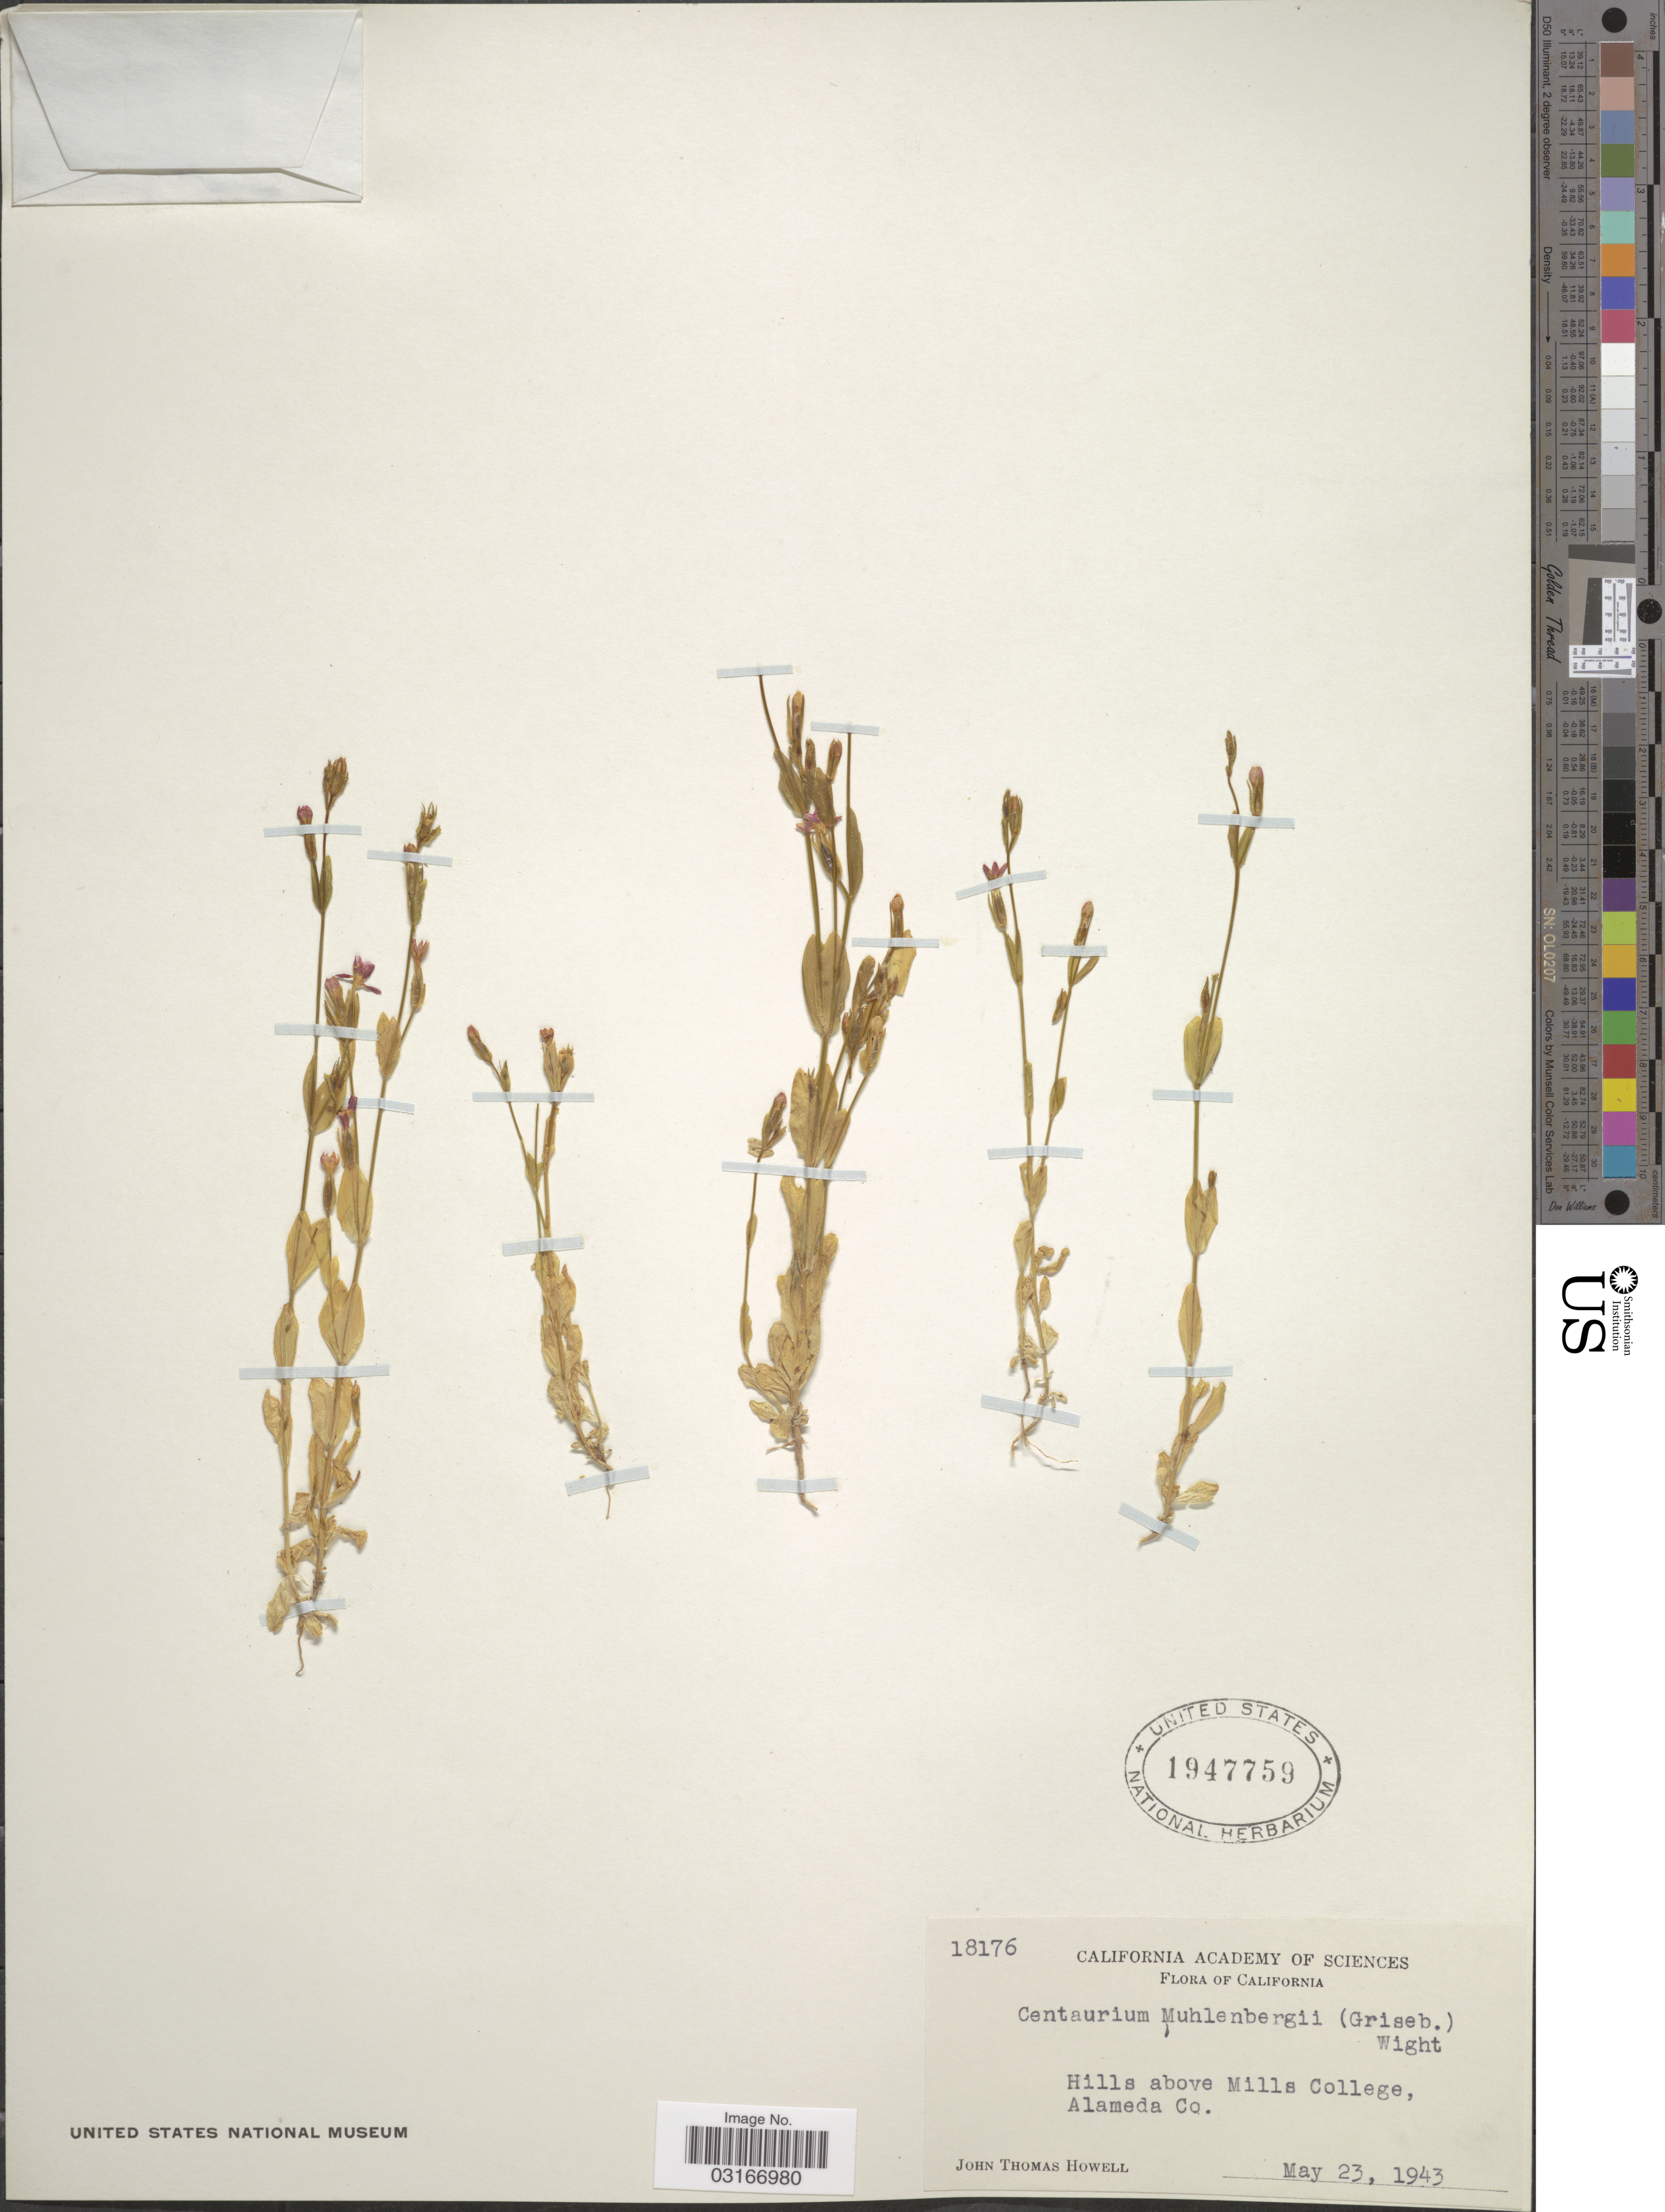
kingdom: Plantae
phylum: Tracheophyta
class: Magnoliopsida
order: Gentianales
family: Gentianaceae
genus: Centaurium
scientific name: Centaurium muehlenbergii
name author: (Griseb.) W. Wight ex Piper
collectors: J. T. Howell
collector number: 18176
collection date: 1943-05-23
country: United States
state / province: California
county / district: Alameda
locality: Hills above Mills College, Alameda Co.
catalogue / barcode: US 1947759